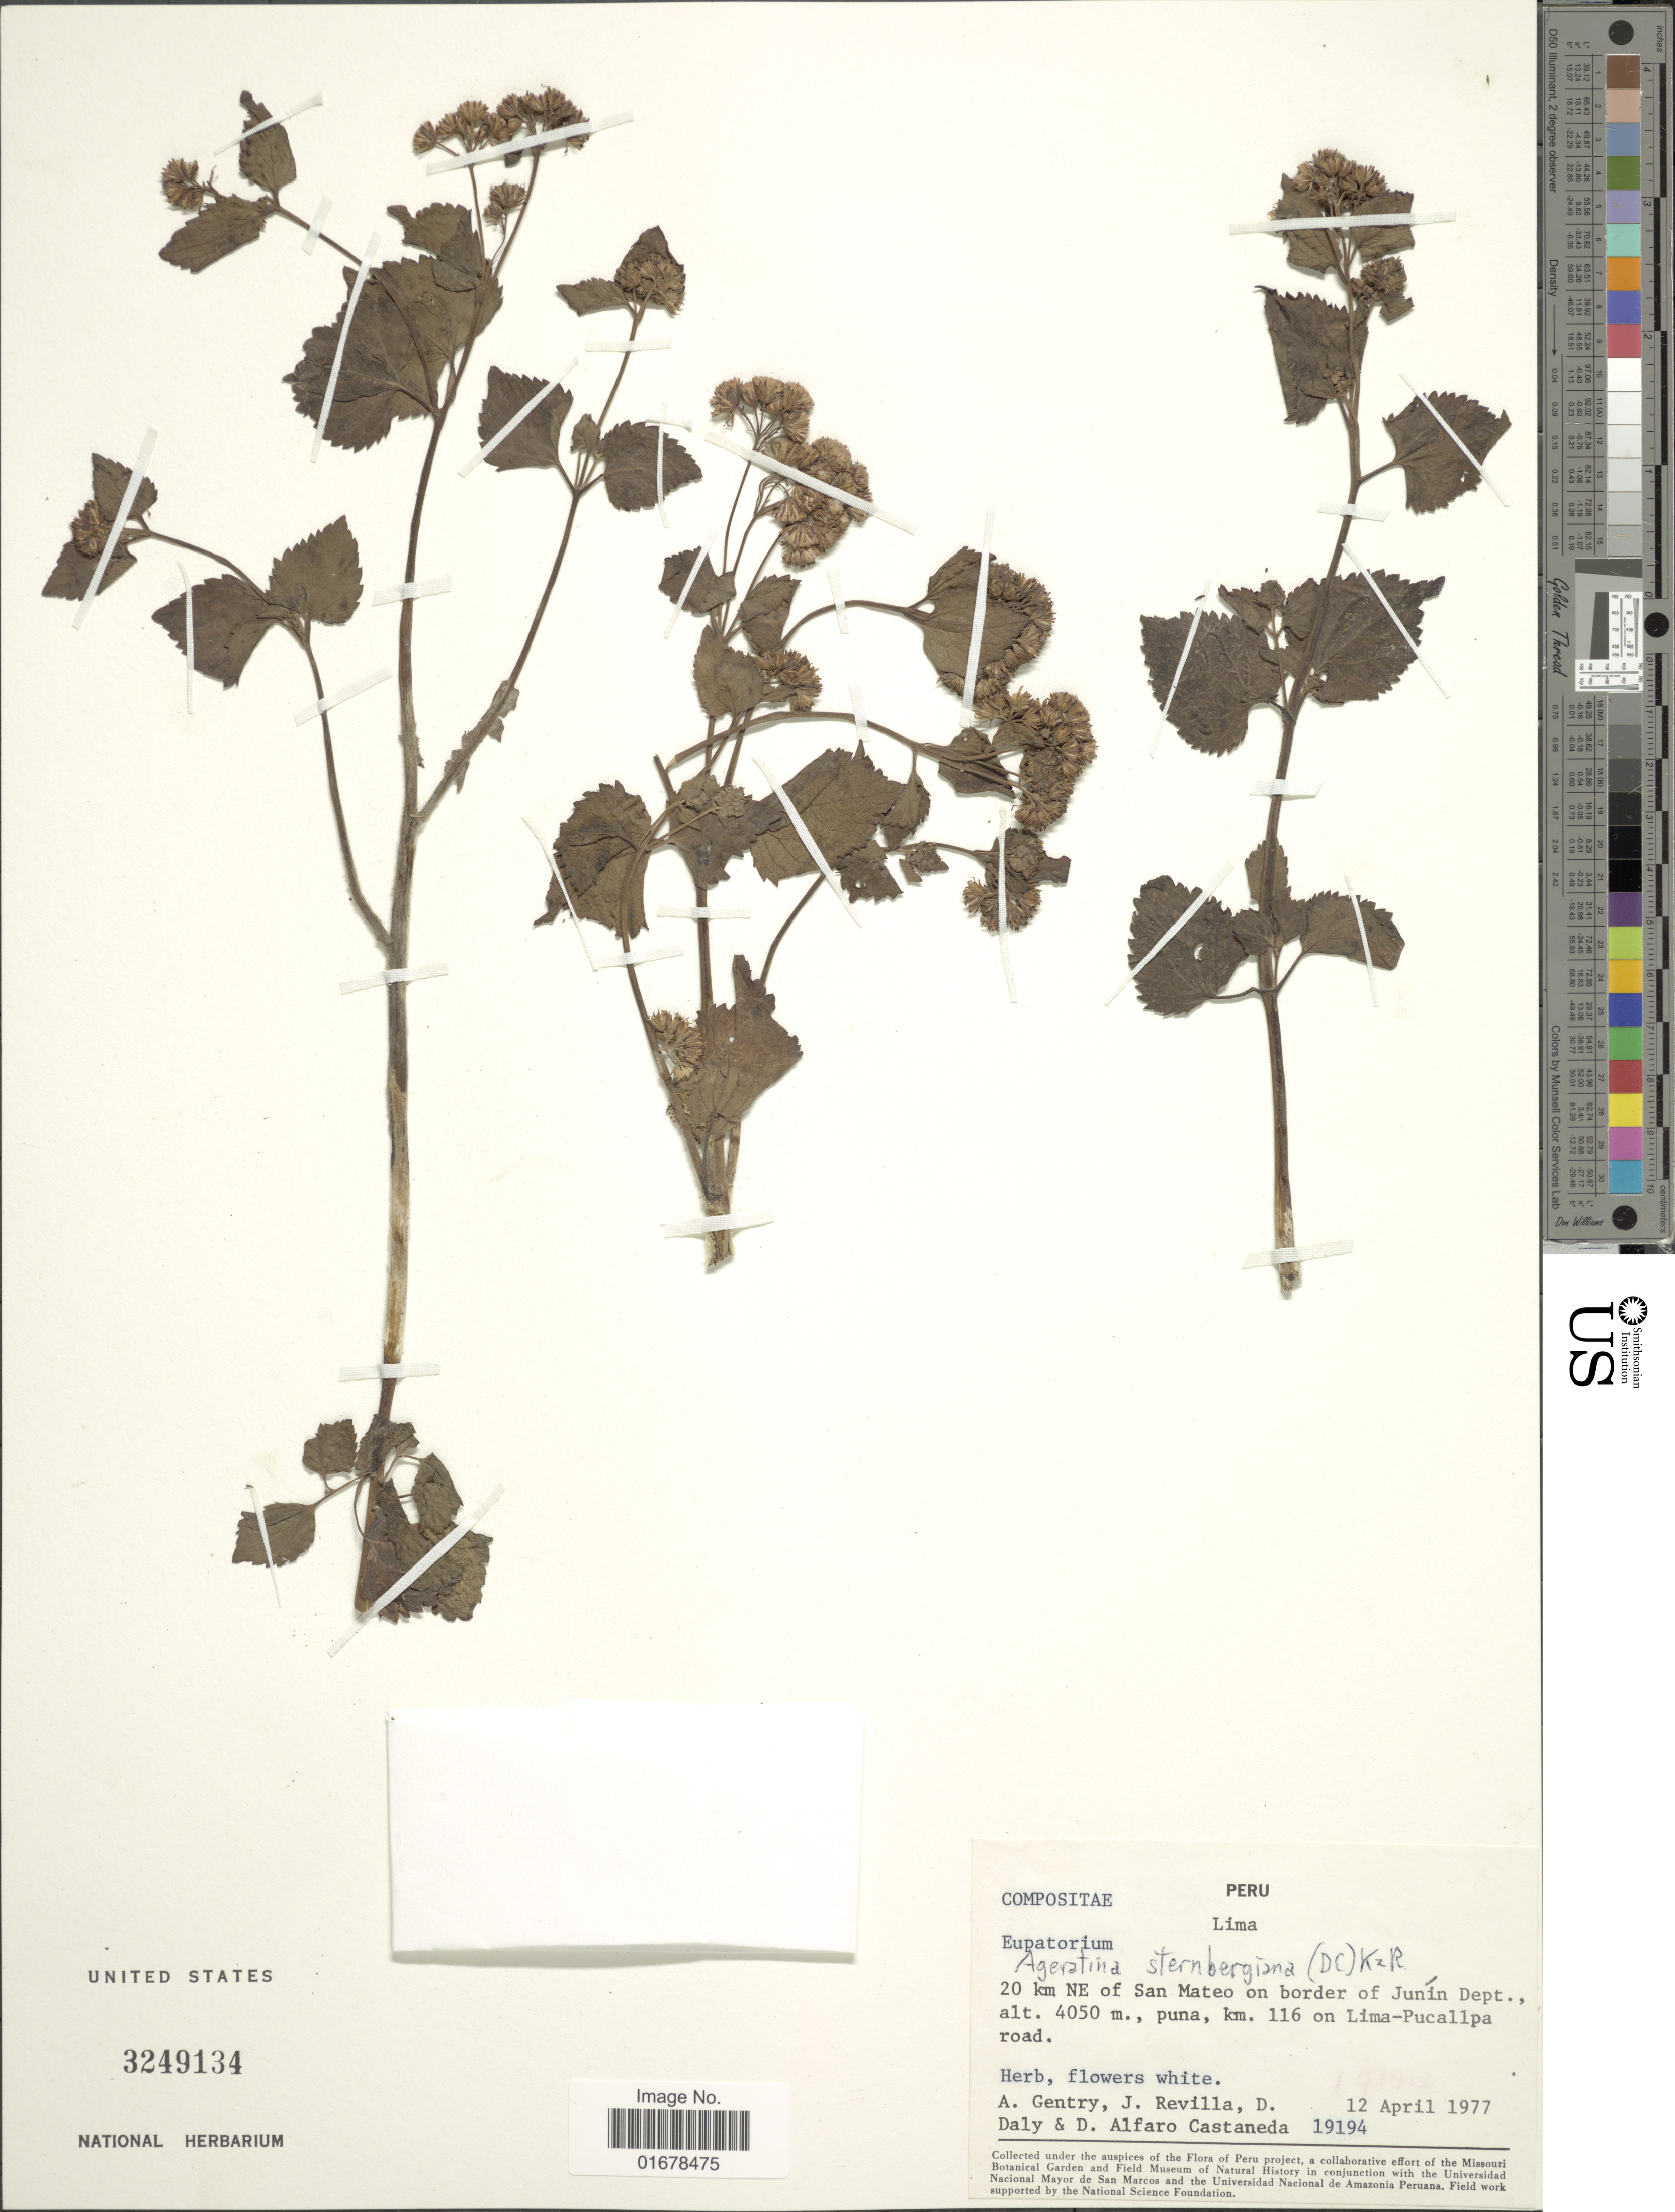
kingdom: Plantae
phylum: Tracheophyta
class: Magnoliopsida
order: Asterales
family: Asteraceae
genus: Ageratina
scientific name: Ageratina sternbergiana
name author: (DC.) R.M. King & H. Rob.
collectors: A. H. Gentry, J. Revilla, D. C. Daly & D. Alfaro Castaneda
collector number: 19194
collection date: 1977-04-12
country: Peru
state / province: Lima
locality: Lima, 20 km NE of San Mateo on border of Junin Dept., km 116 on Lima-Pucallpa road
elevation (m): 4050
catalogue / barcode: US 3249134